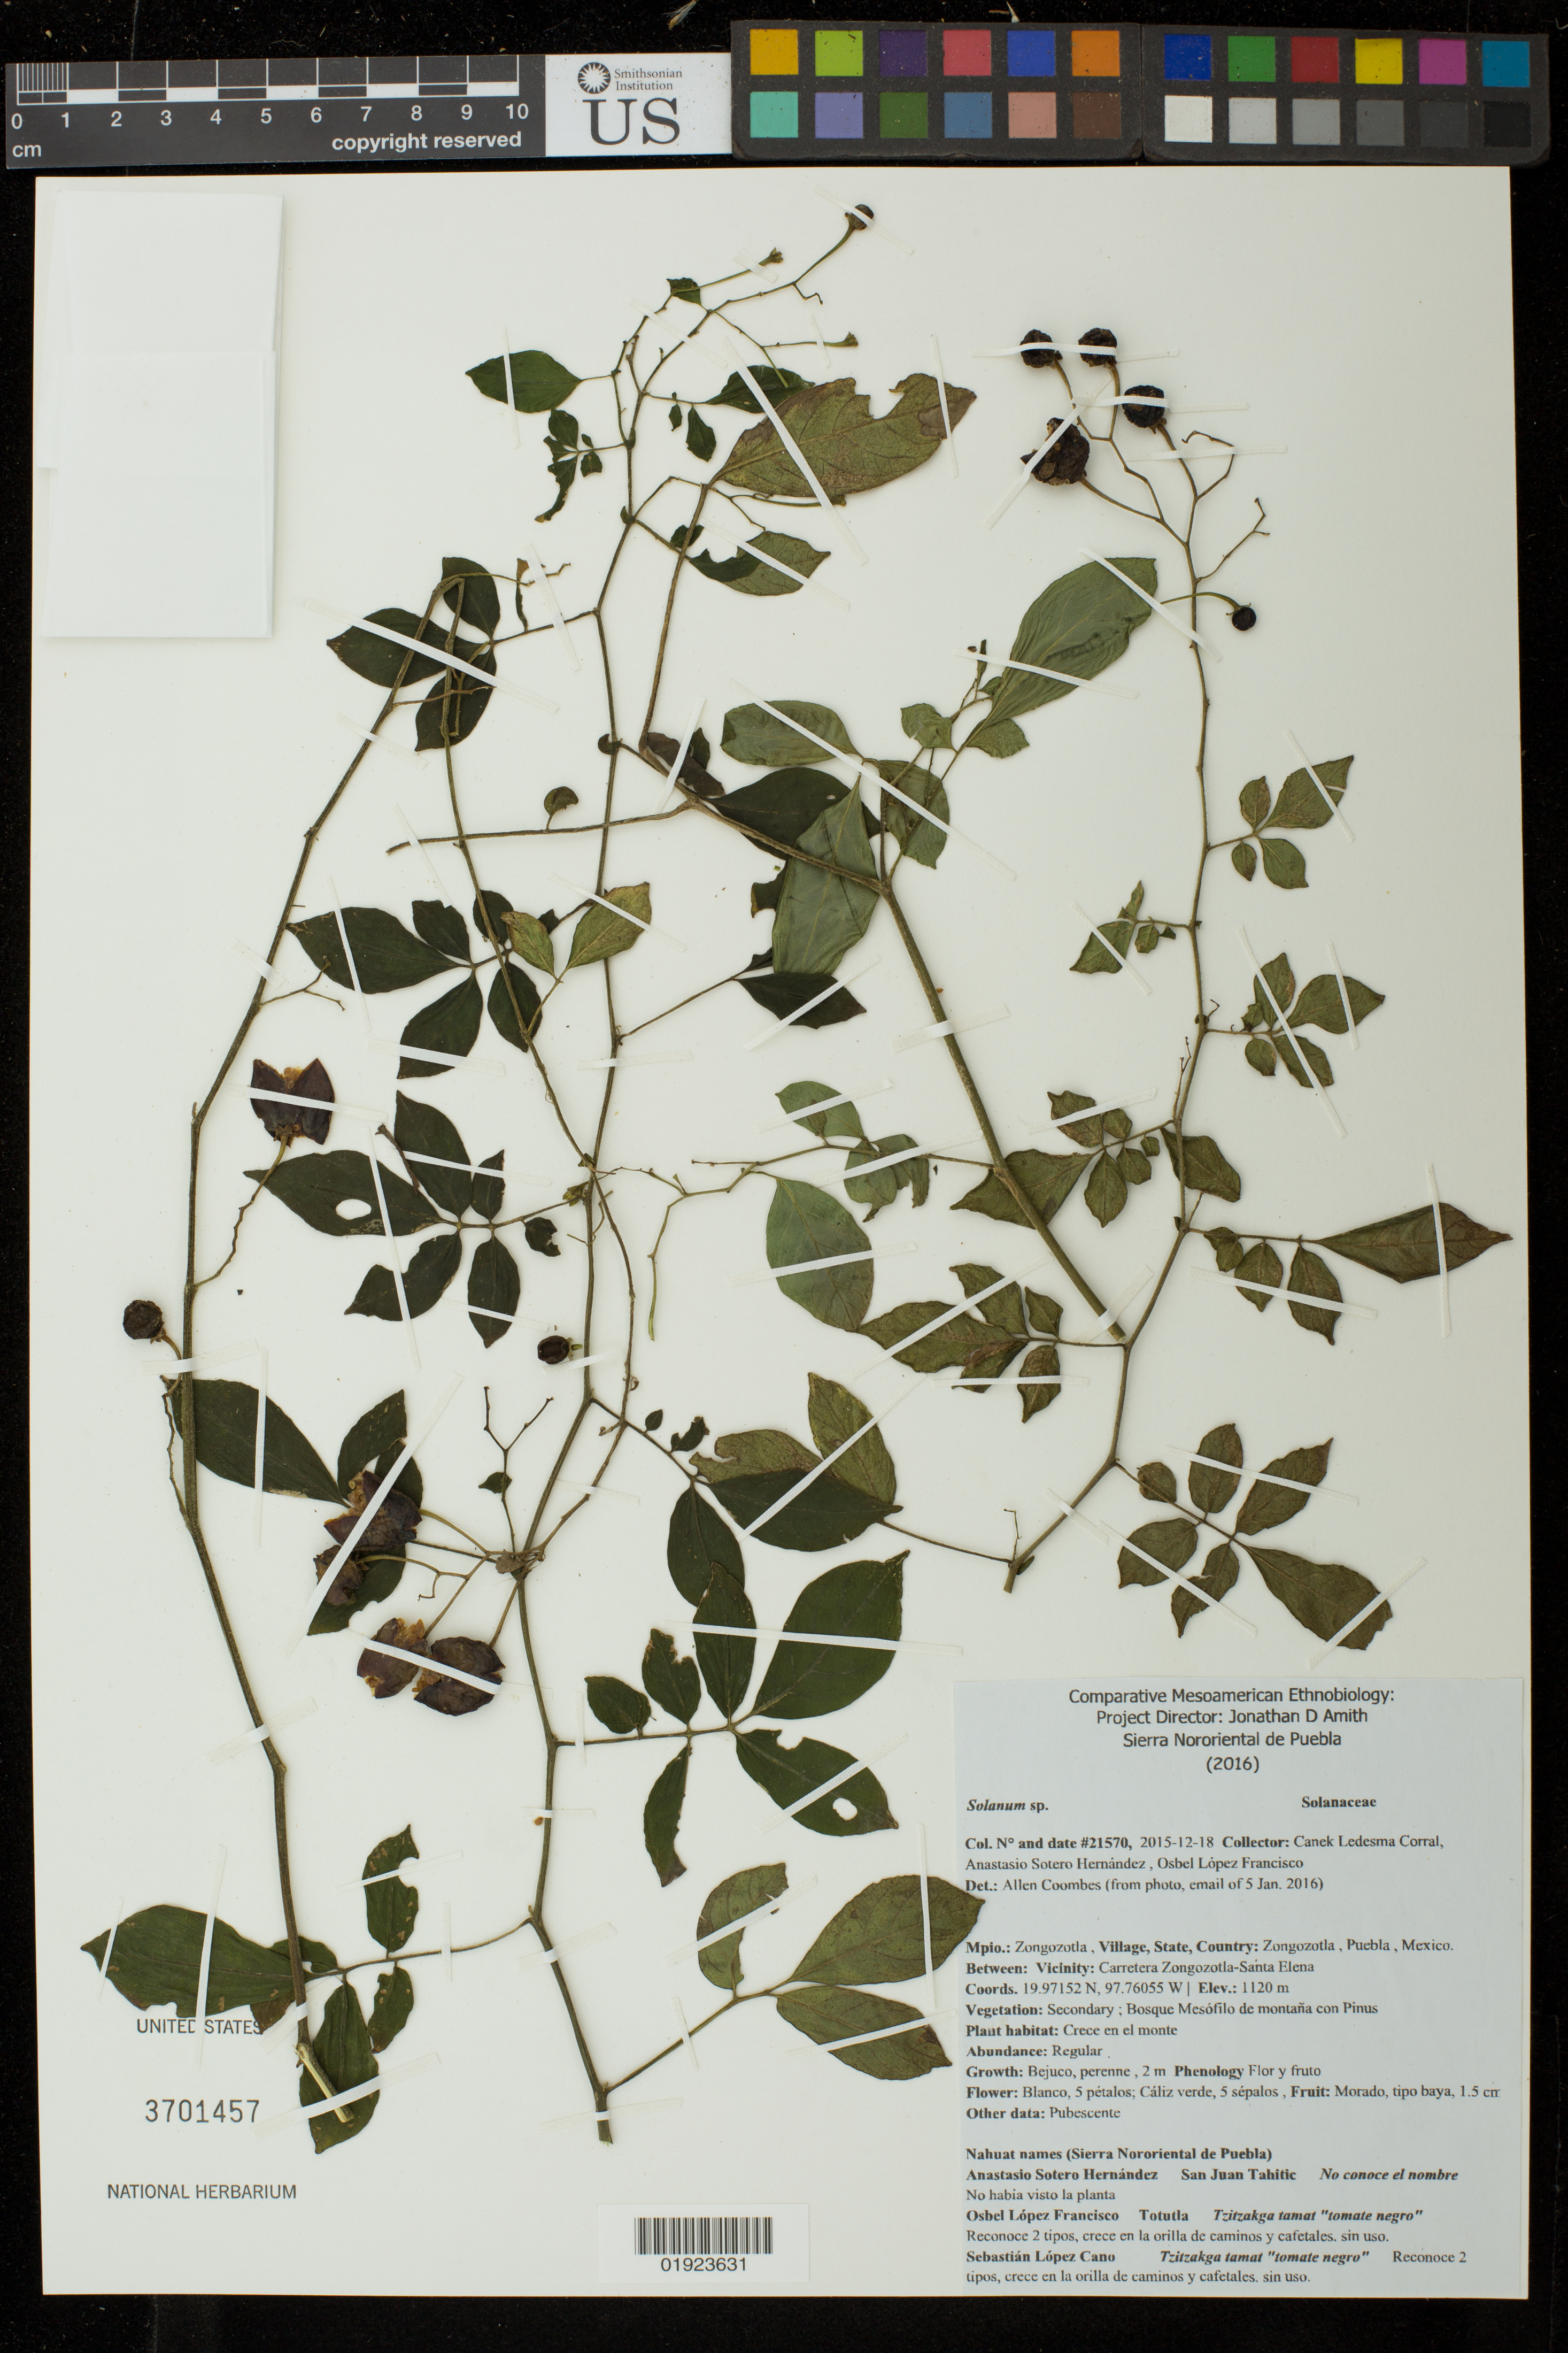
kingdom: Plantae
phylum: Tracheophyta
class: Magnoliopsida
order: Solanales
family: Solanaceae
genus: Solanum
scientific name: Solanum skutchii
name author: Correll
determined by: Knapp, S. D.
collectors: Canek Ledesma C., A. Sotero H. & O. Francisco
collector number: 21570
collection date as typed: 2015-12-18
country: Mexico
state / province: Puebla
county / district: Zongozotla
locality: Zongozotla, Puebla, Mexico, Carretera Zongozotla-Santa Elena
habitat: Secondary; bosque Mesofilo de montana con Pinus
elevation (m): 1120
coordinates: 19.97152N, 97.76055W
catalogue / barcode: US 3701457